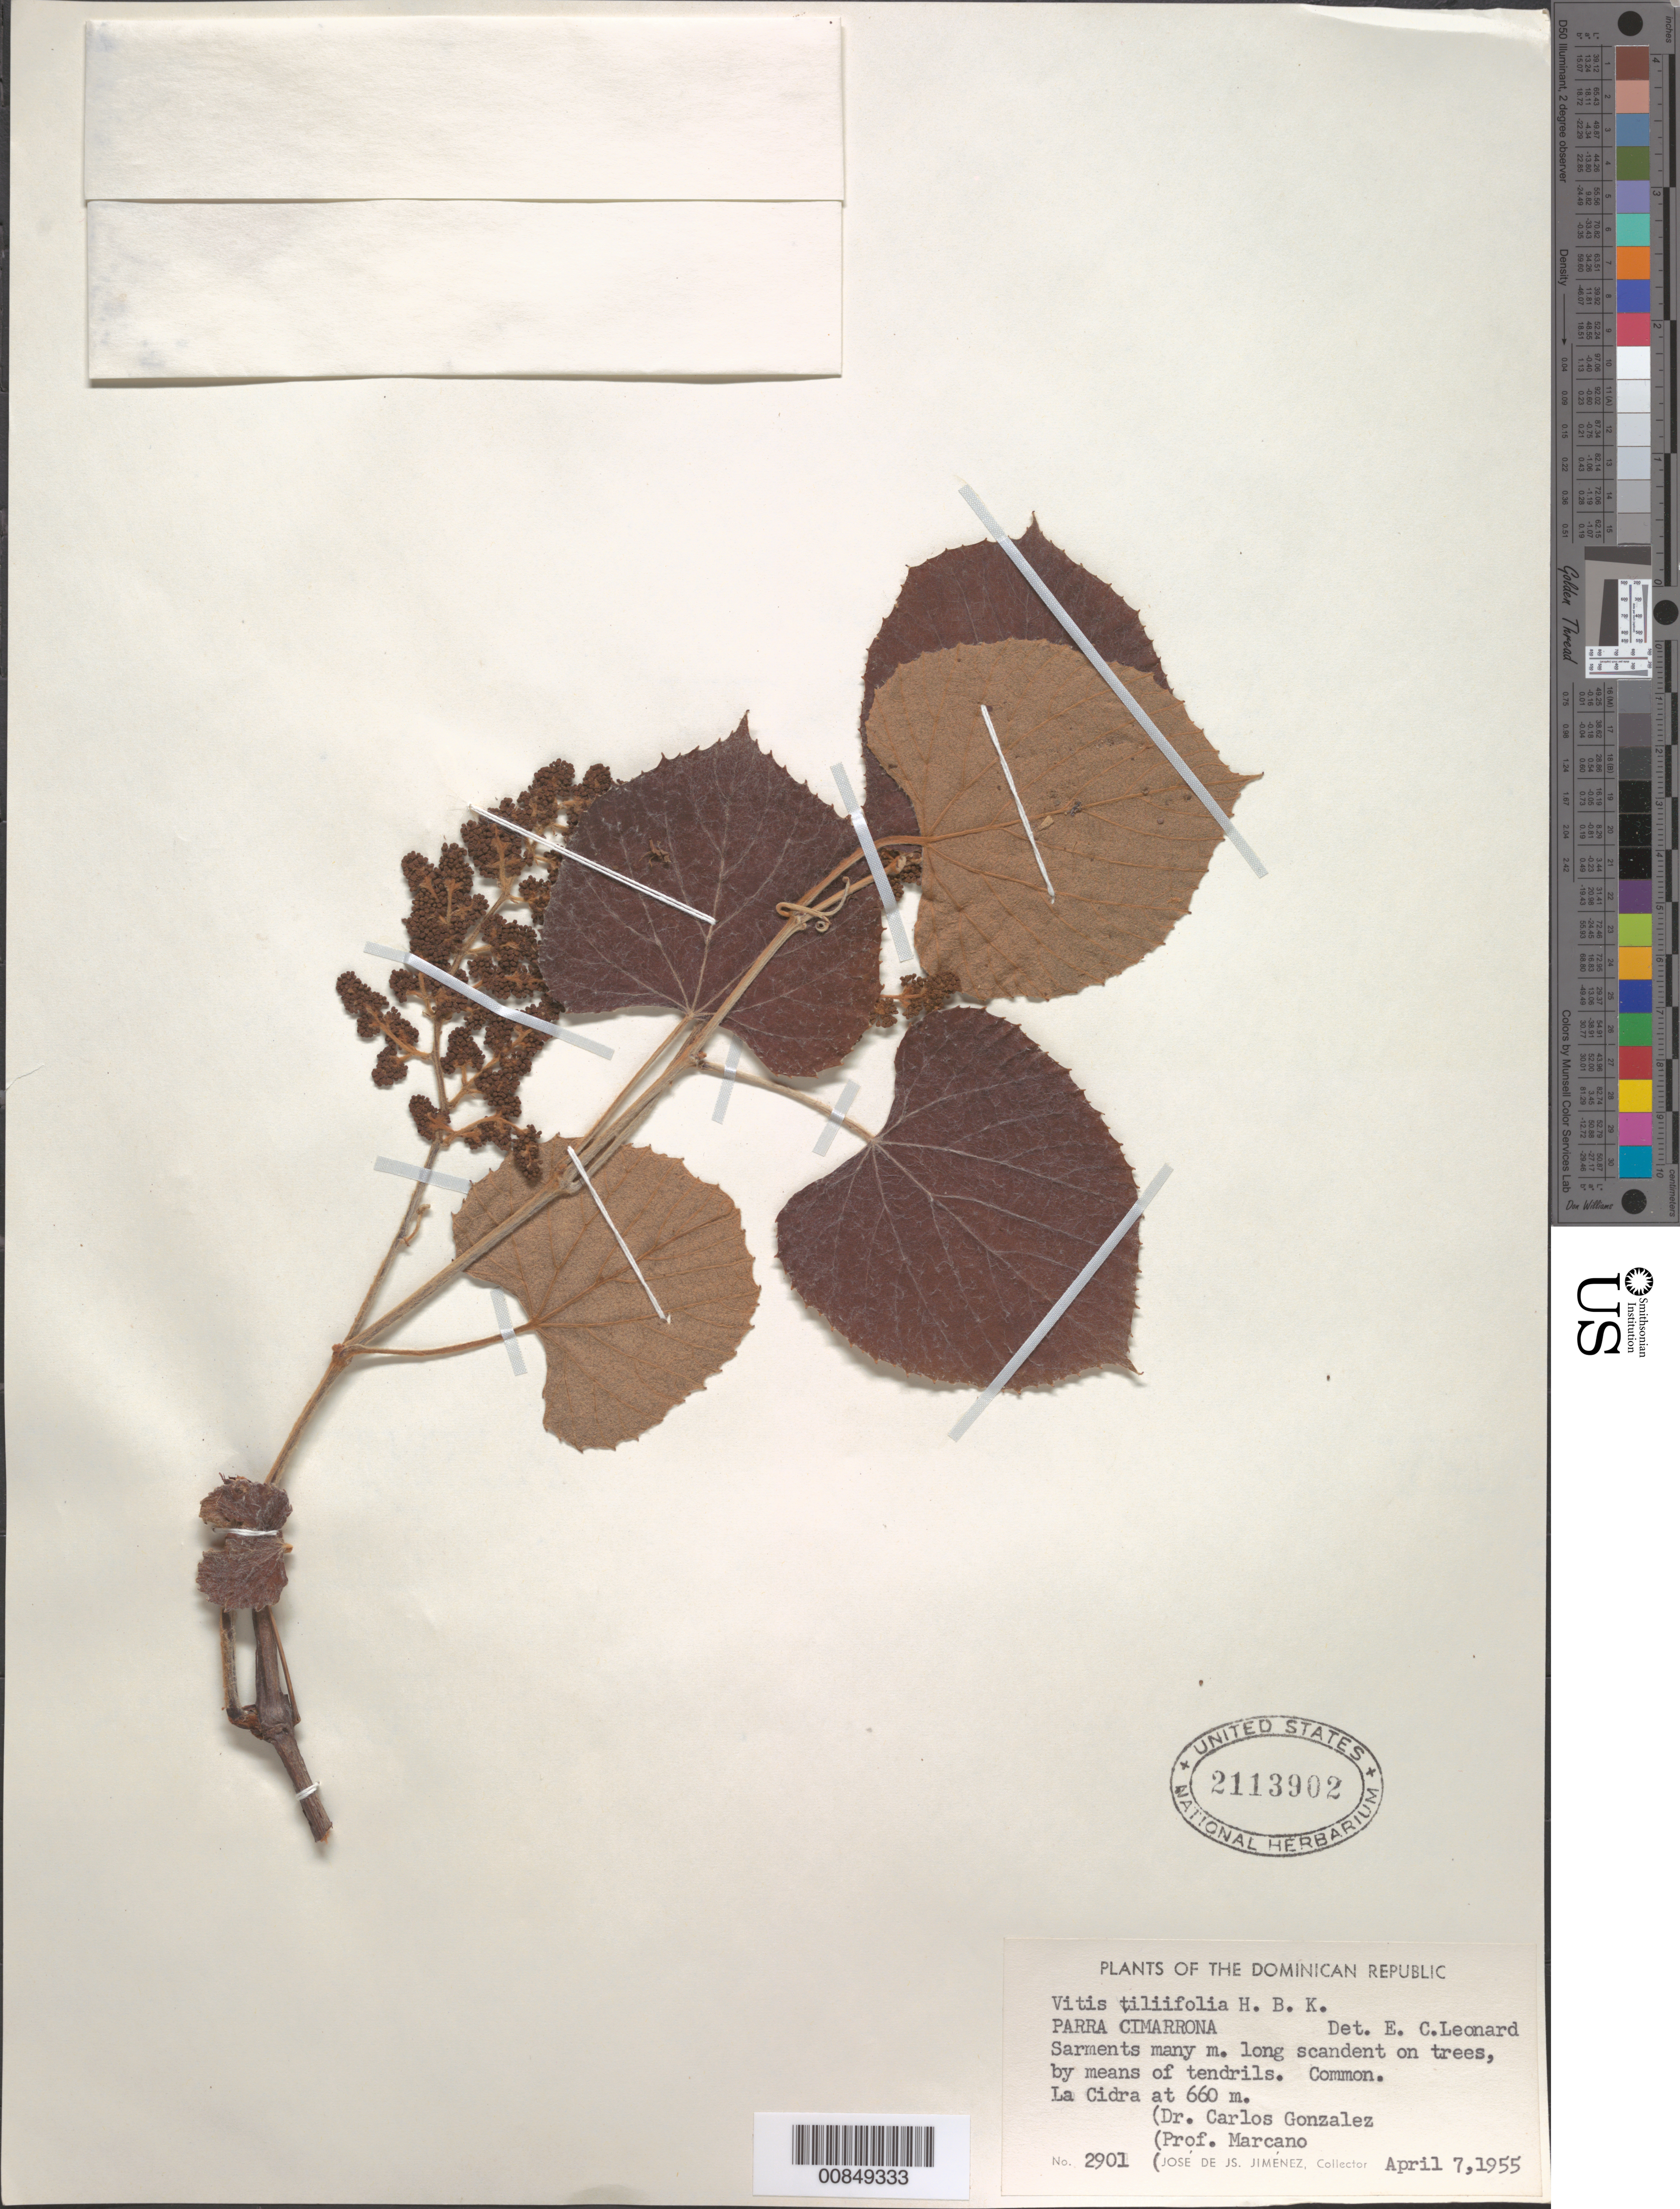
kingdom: Plantae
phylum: Tracheophyta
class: Magnoliopsida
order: Vitales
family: Vitaceae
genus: Vitis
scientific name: Vitis tiliifolia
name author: Humb. & Bonpl. ex Schult.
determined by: Leonard, Emery C., (US)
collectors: J. J. Jiménez Almonte, E. J. Marcano F. & C. Gonzalez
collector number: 2901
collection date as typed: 07 Apr 1955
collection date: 1955-04-07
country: Dominican Republic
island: Hispaniola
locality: La Cidra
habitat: On trees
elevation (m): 660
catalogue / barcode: US 2113902